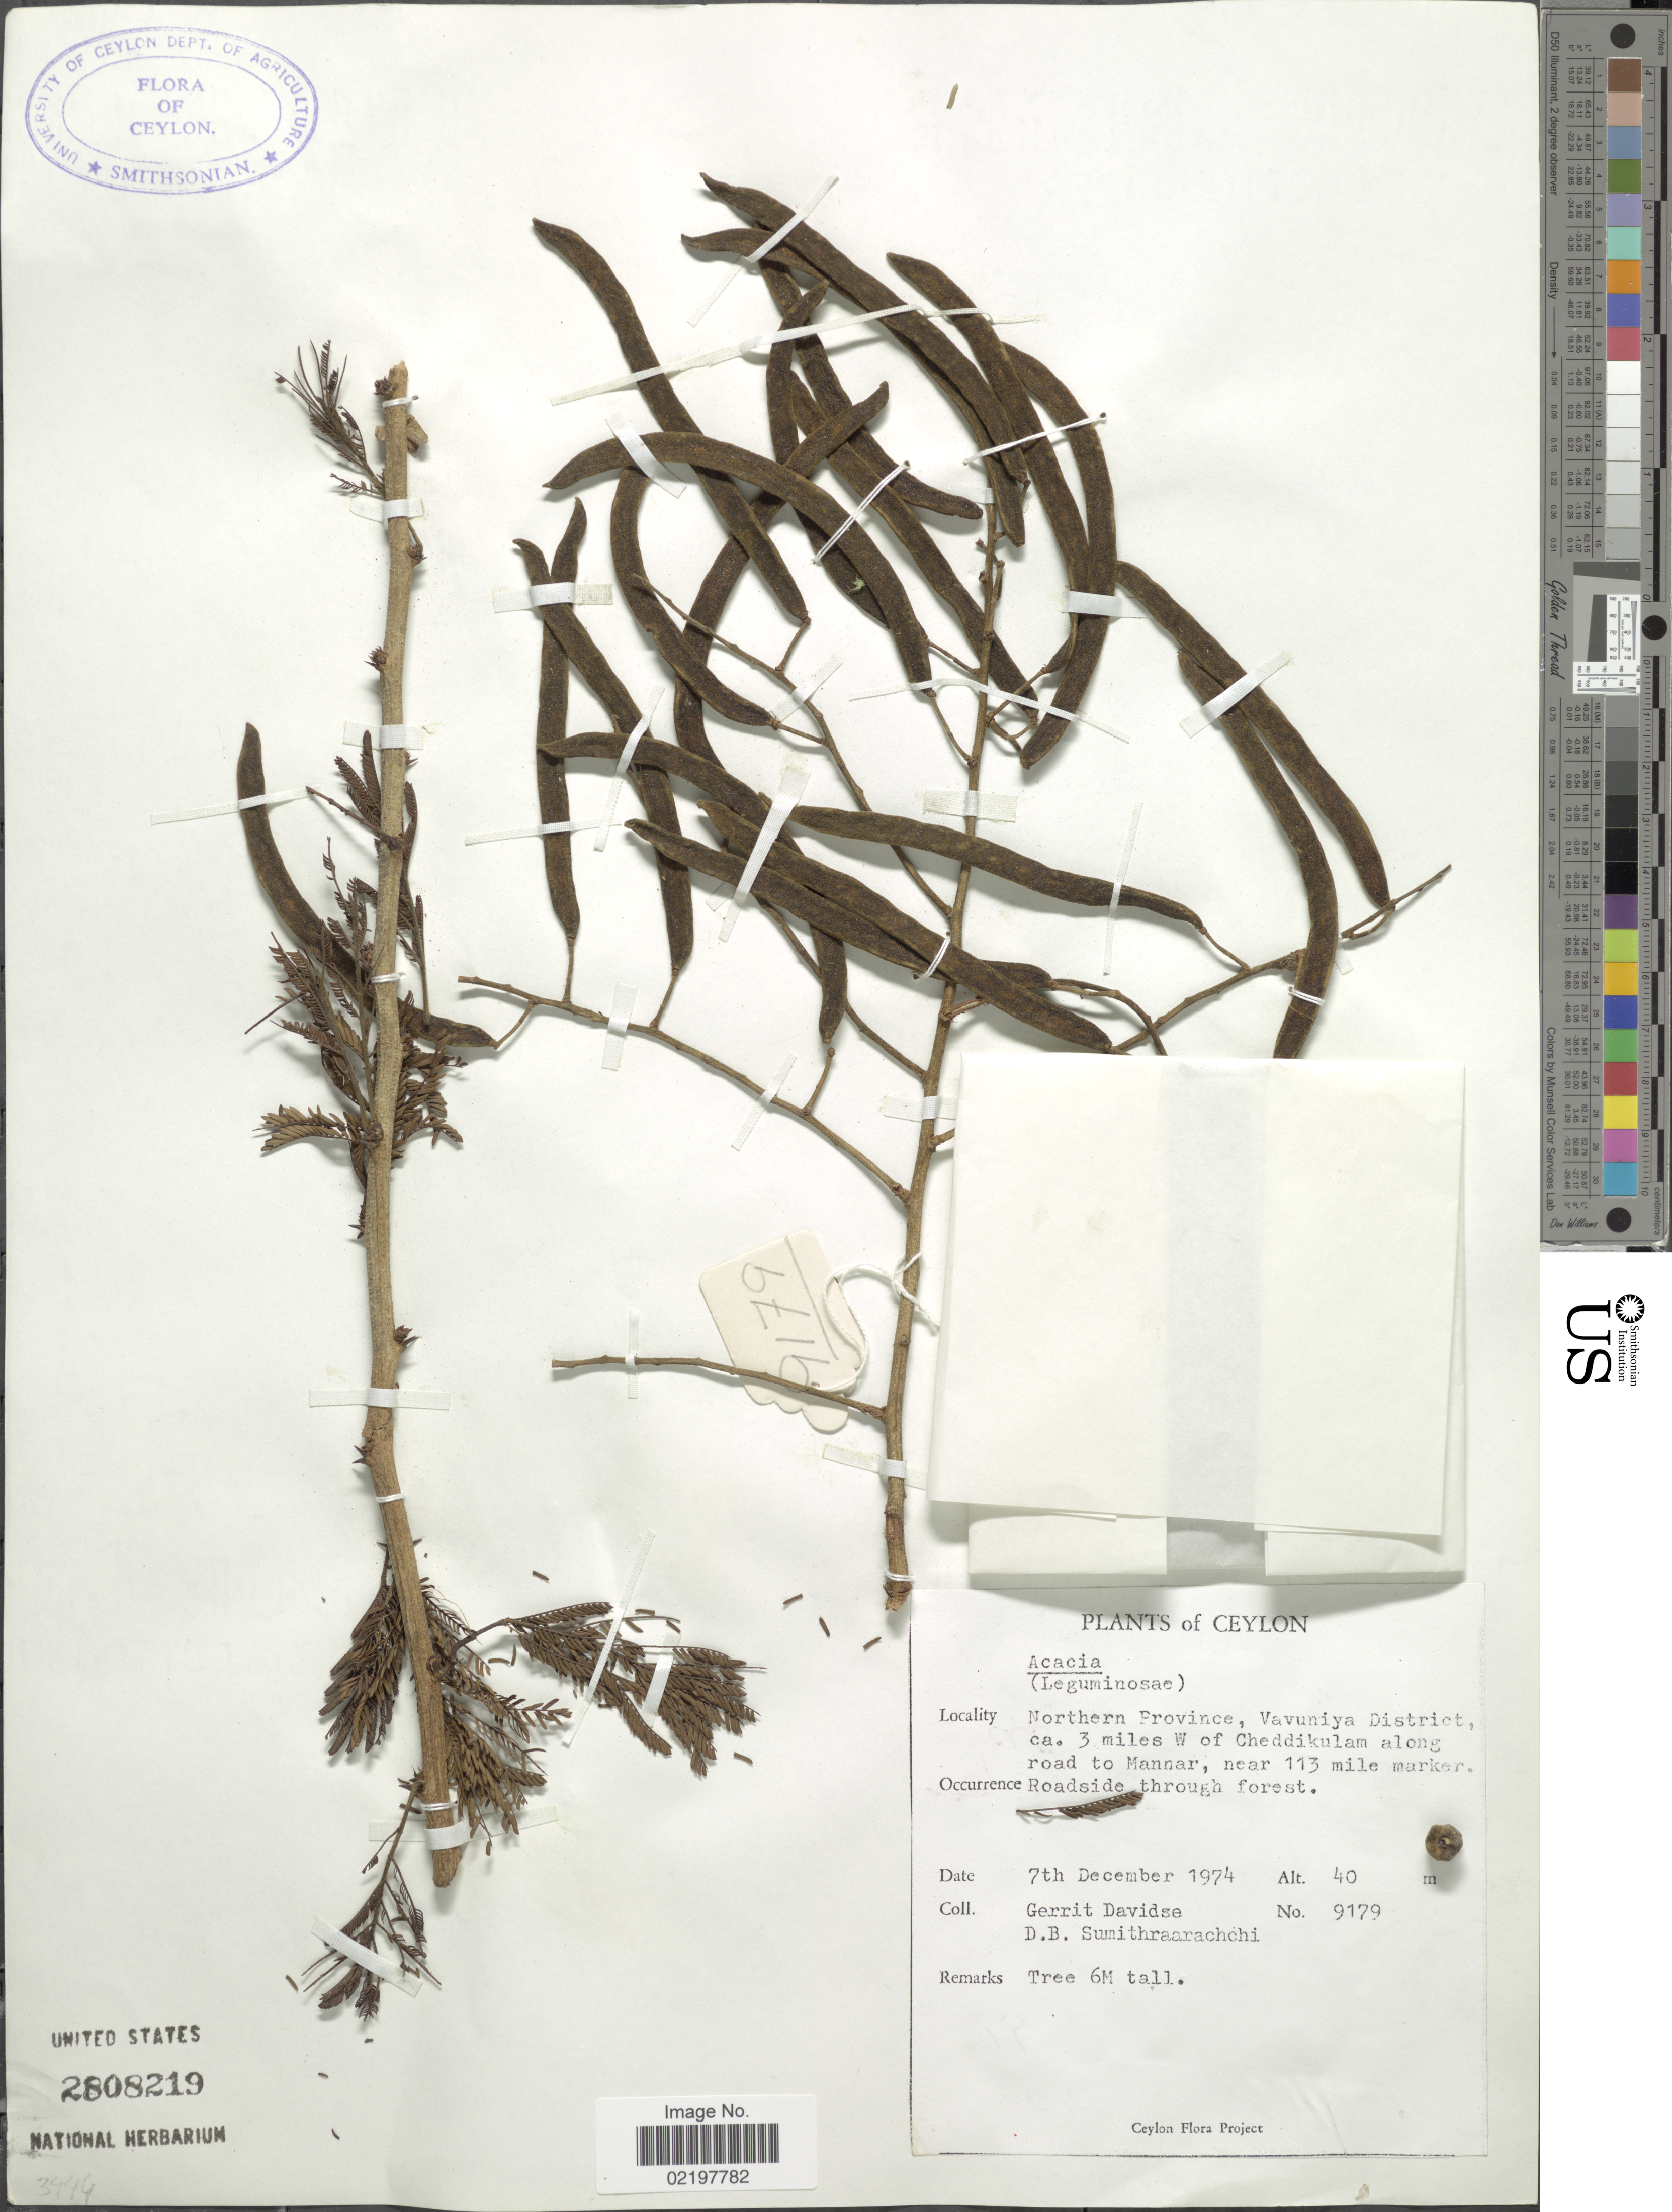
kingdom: Plantae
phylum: Tracheophyta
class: Magnoliopsida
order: Fabales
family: Fabaceae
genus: Vachellia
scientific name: Vachellia leucophloea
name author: (Roxb.) Maslin et al.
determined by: Strong, Mark T., (BOT), Smithsonian Institution - National Museum of Natural History (UNITED STATES)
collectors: G. Davidse & D. B. Sumithraarachchi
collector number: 9179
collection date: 1974-12-07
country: Sri Lanka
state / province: Northern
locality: Ceylon, Northern Province, Vavuniya District, 3 miles W of Cheddikulam along road to Mannar, near 113 mile marker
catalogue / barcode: US 2808219